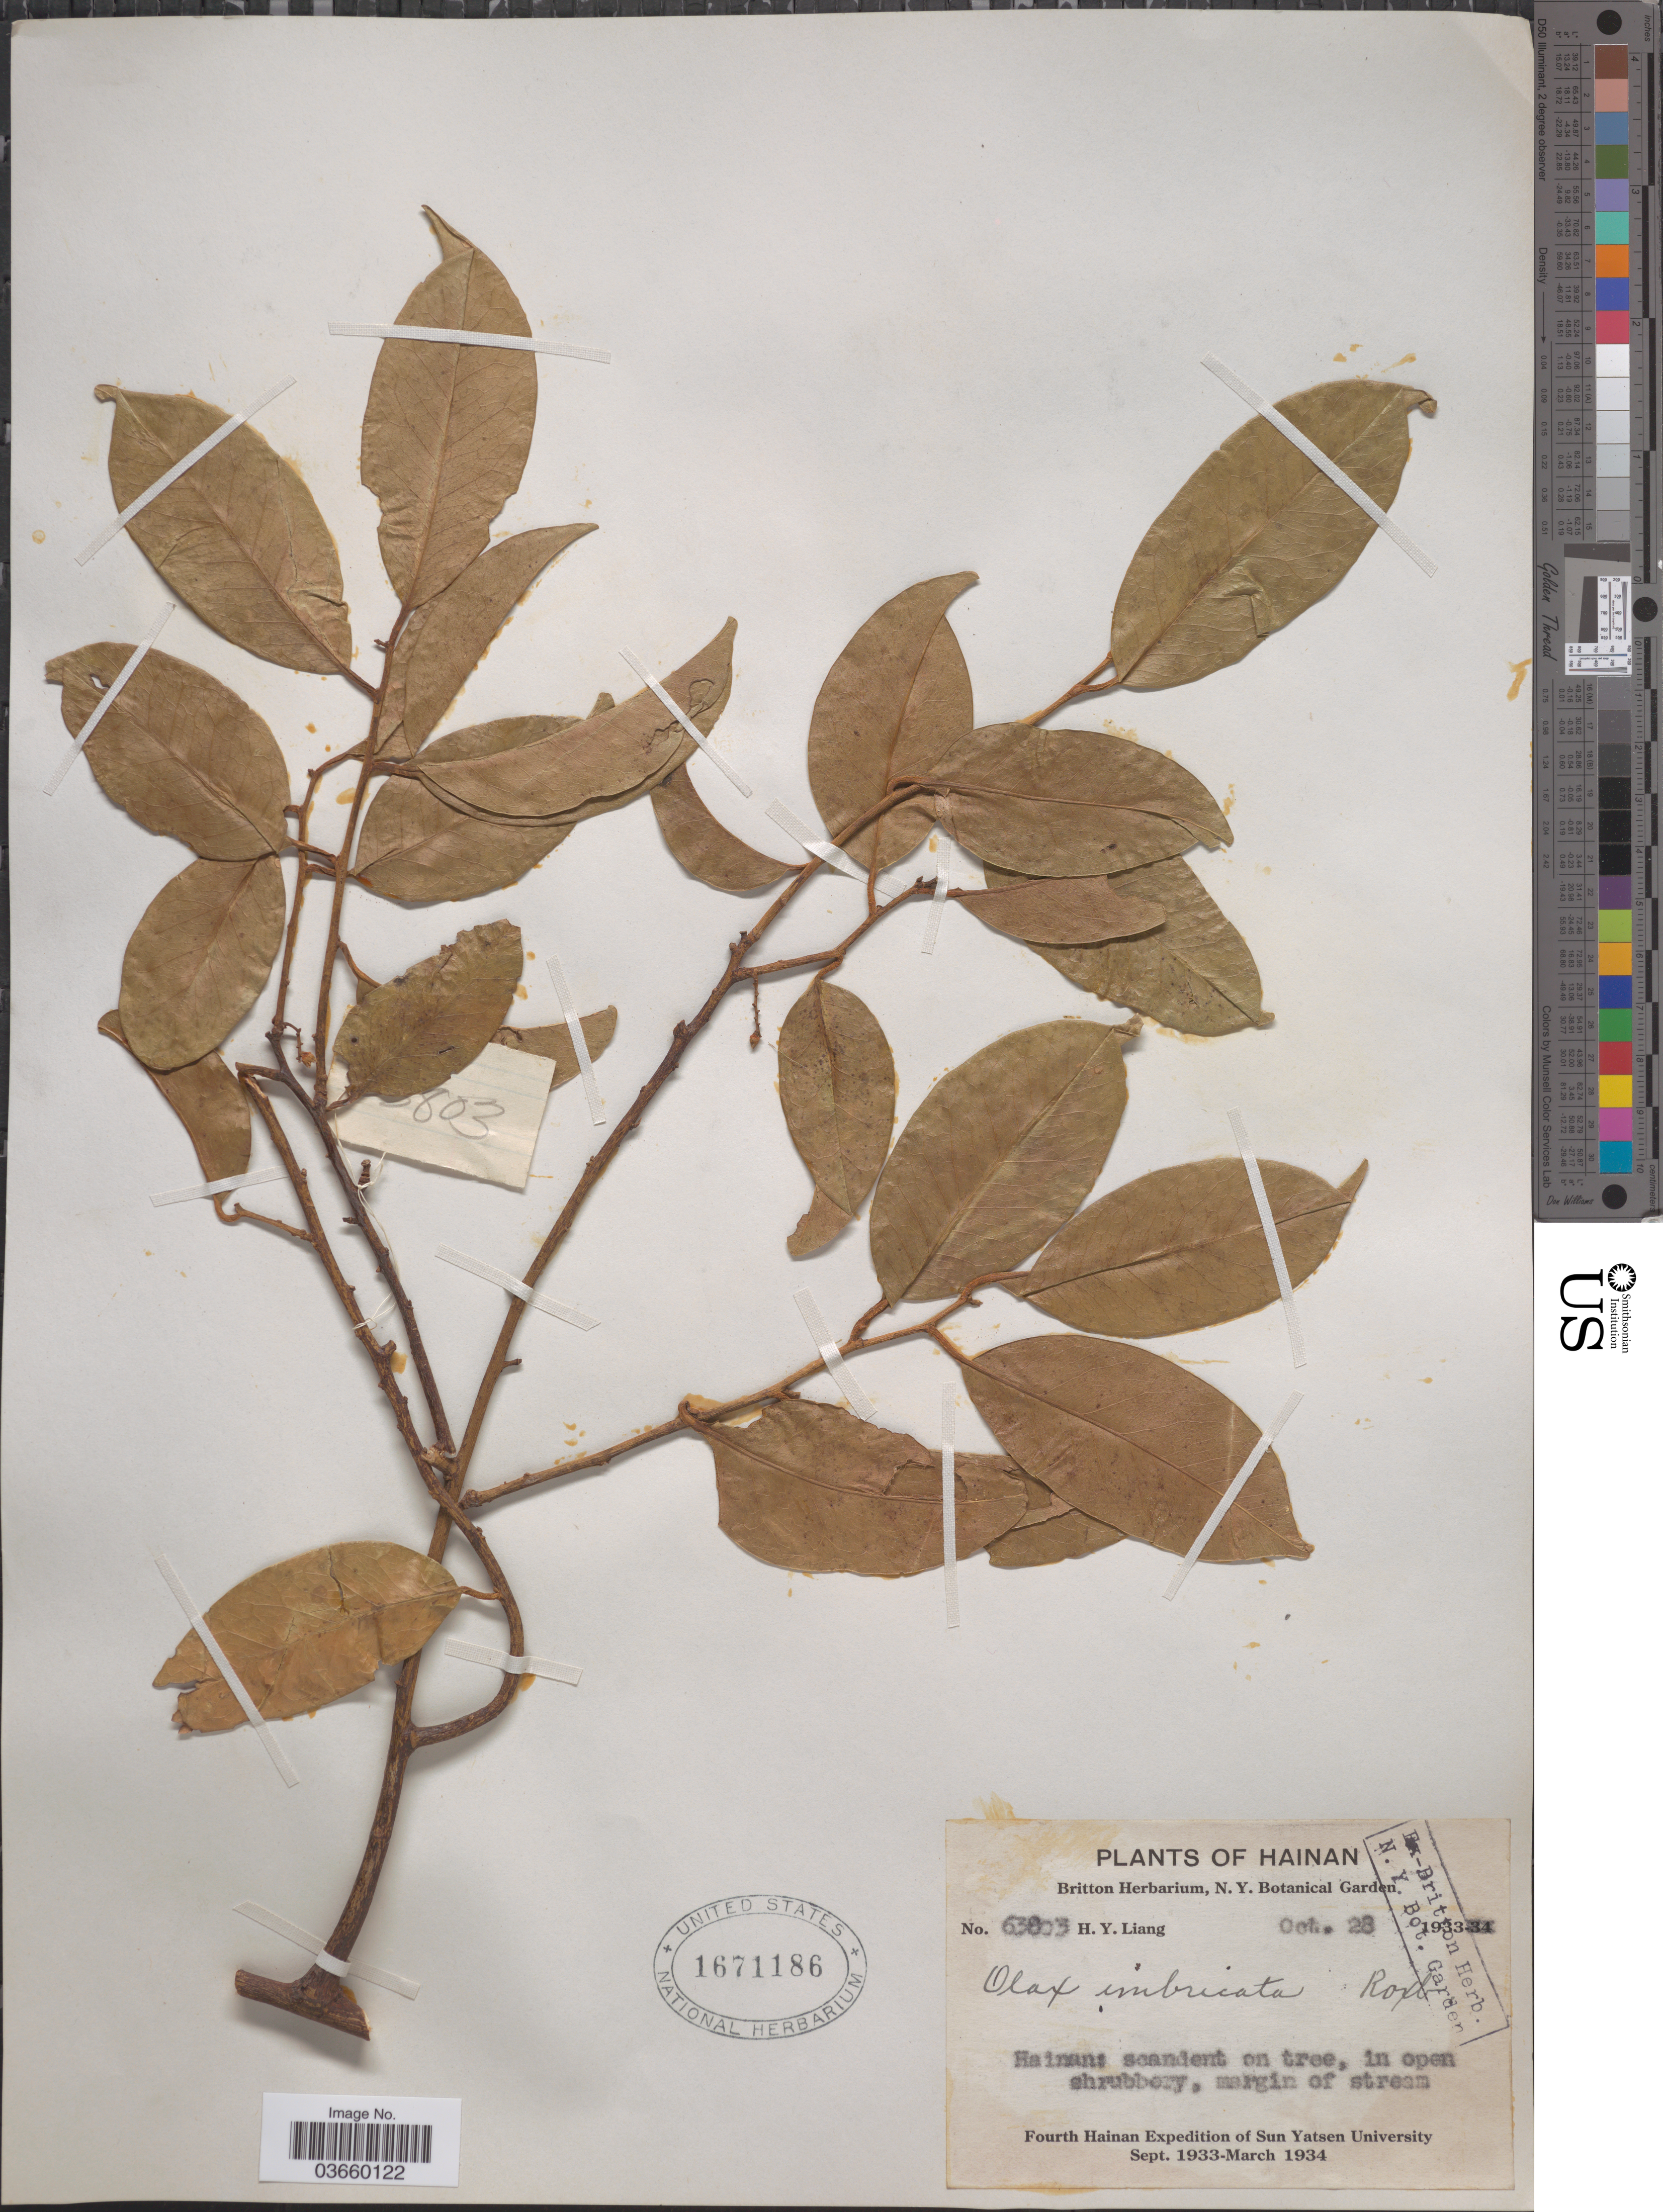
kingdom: Plantae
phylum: Tracheophyta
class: Magnoliopsida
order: Santalales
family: Olacaceae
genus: Olax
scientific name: Olax imbricata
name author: Roxb.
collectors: H. Y. Liang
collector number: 63803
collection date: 1933-10-28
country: China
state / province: Hainan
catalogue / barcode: US 1671186